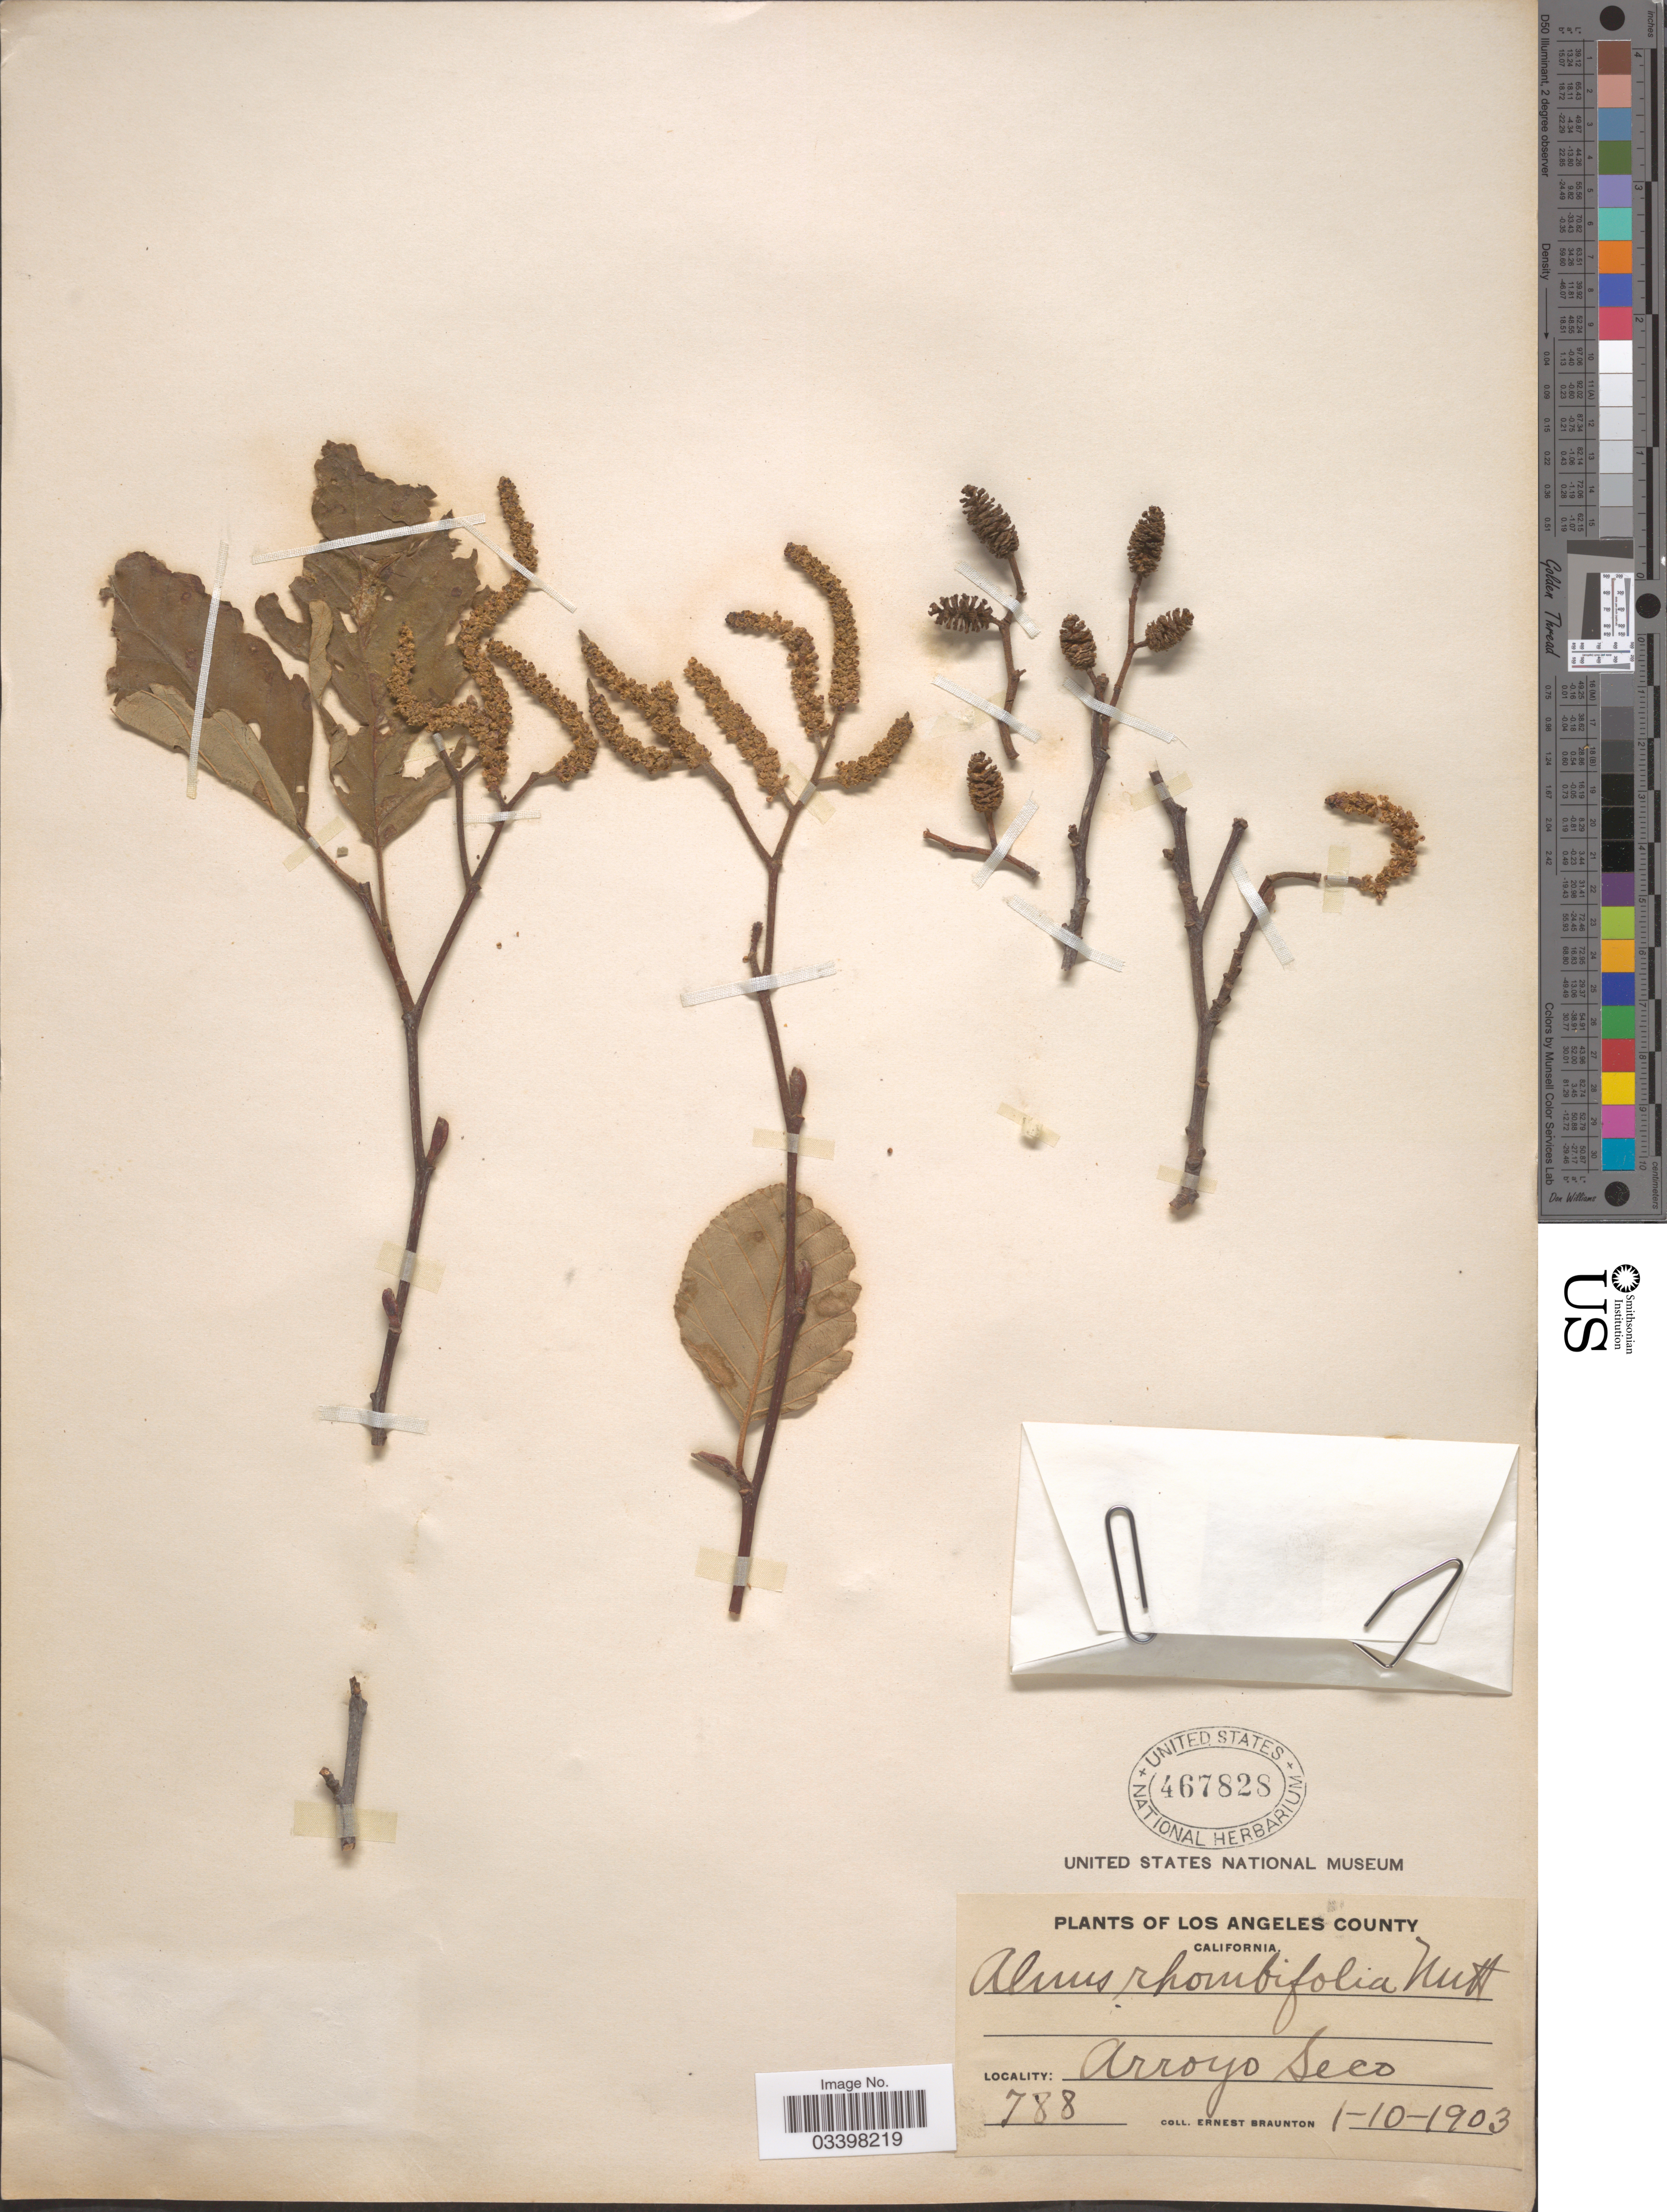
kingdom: Plantae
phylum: Tracheophyta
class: Magnoliopsida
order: Fagales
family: Betulaceae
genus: Alnus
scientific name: Alnus rhombifolia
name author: Nutt.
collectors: E. Braunton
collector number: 788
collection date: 1903-01-10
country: United States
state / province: California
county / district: Los Angeles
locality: Los Angeles County. Arroyo Seco.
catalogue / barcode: US 467828